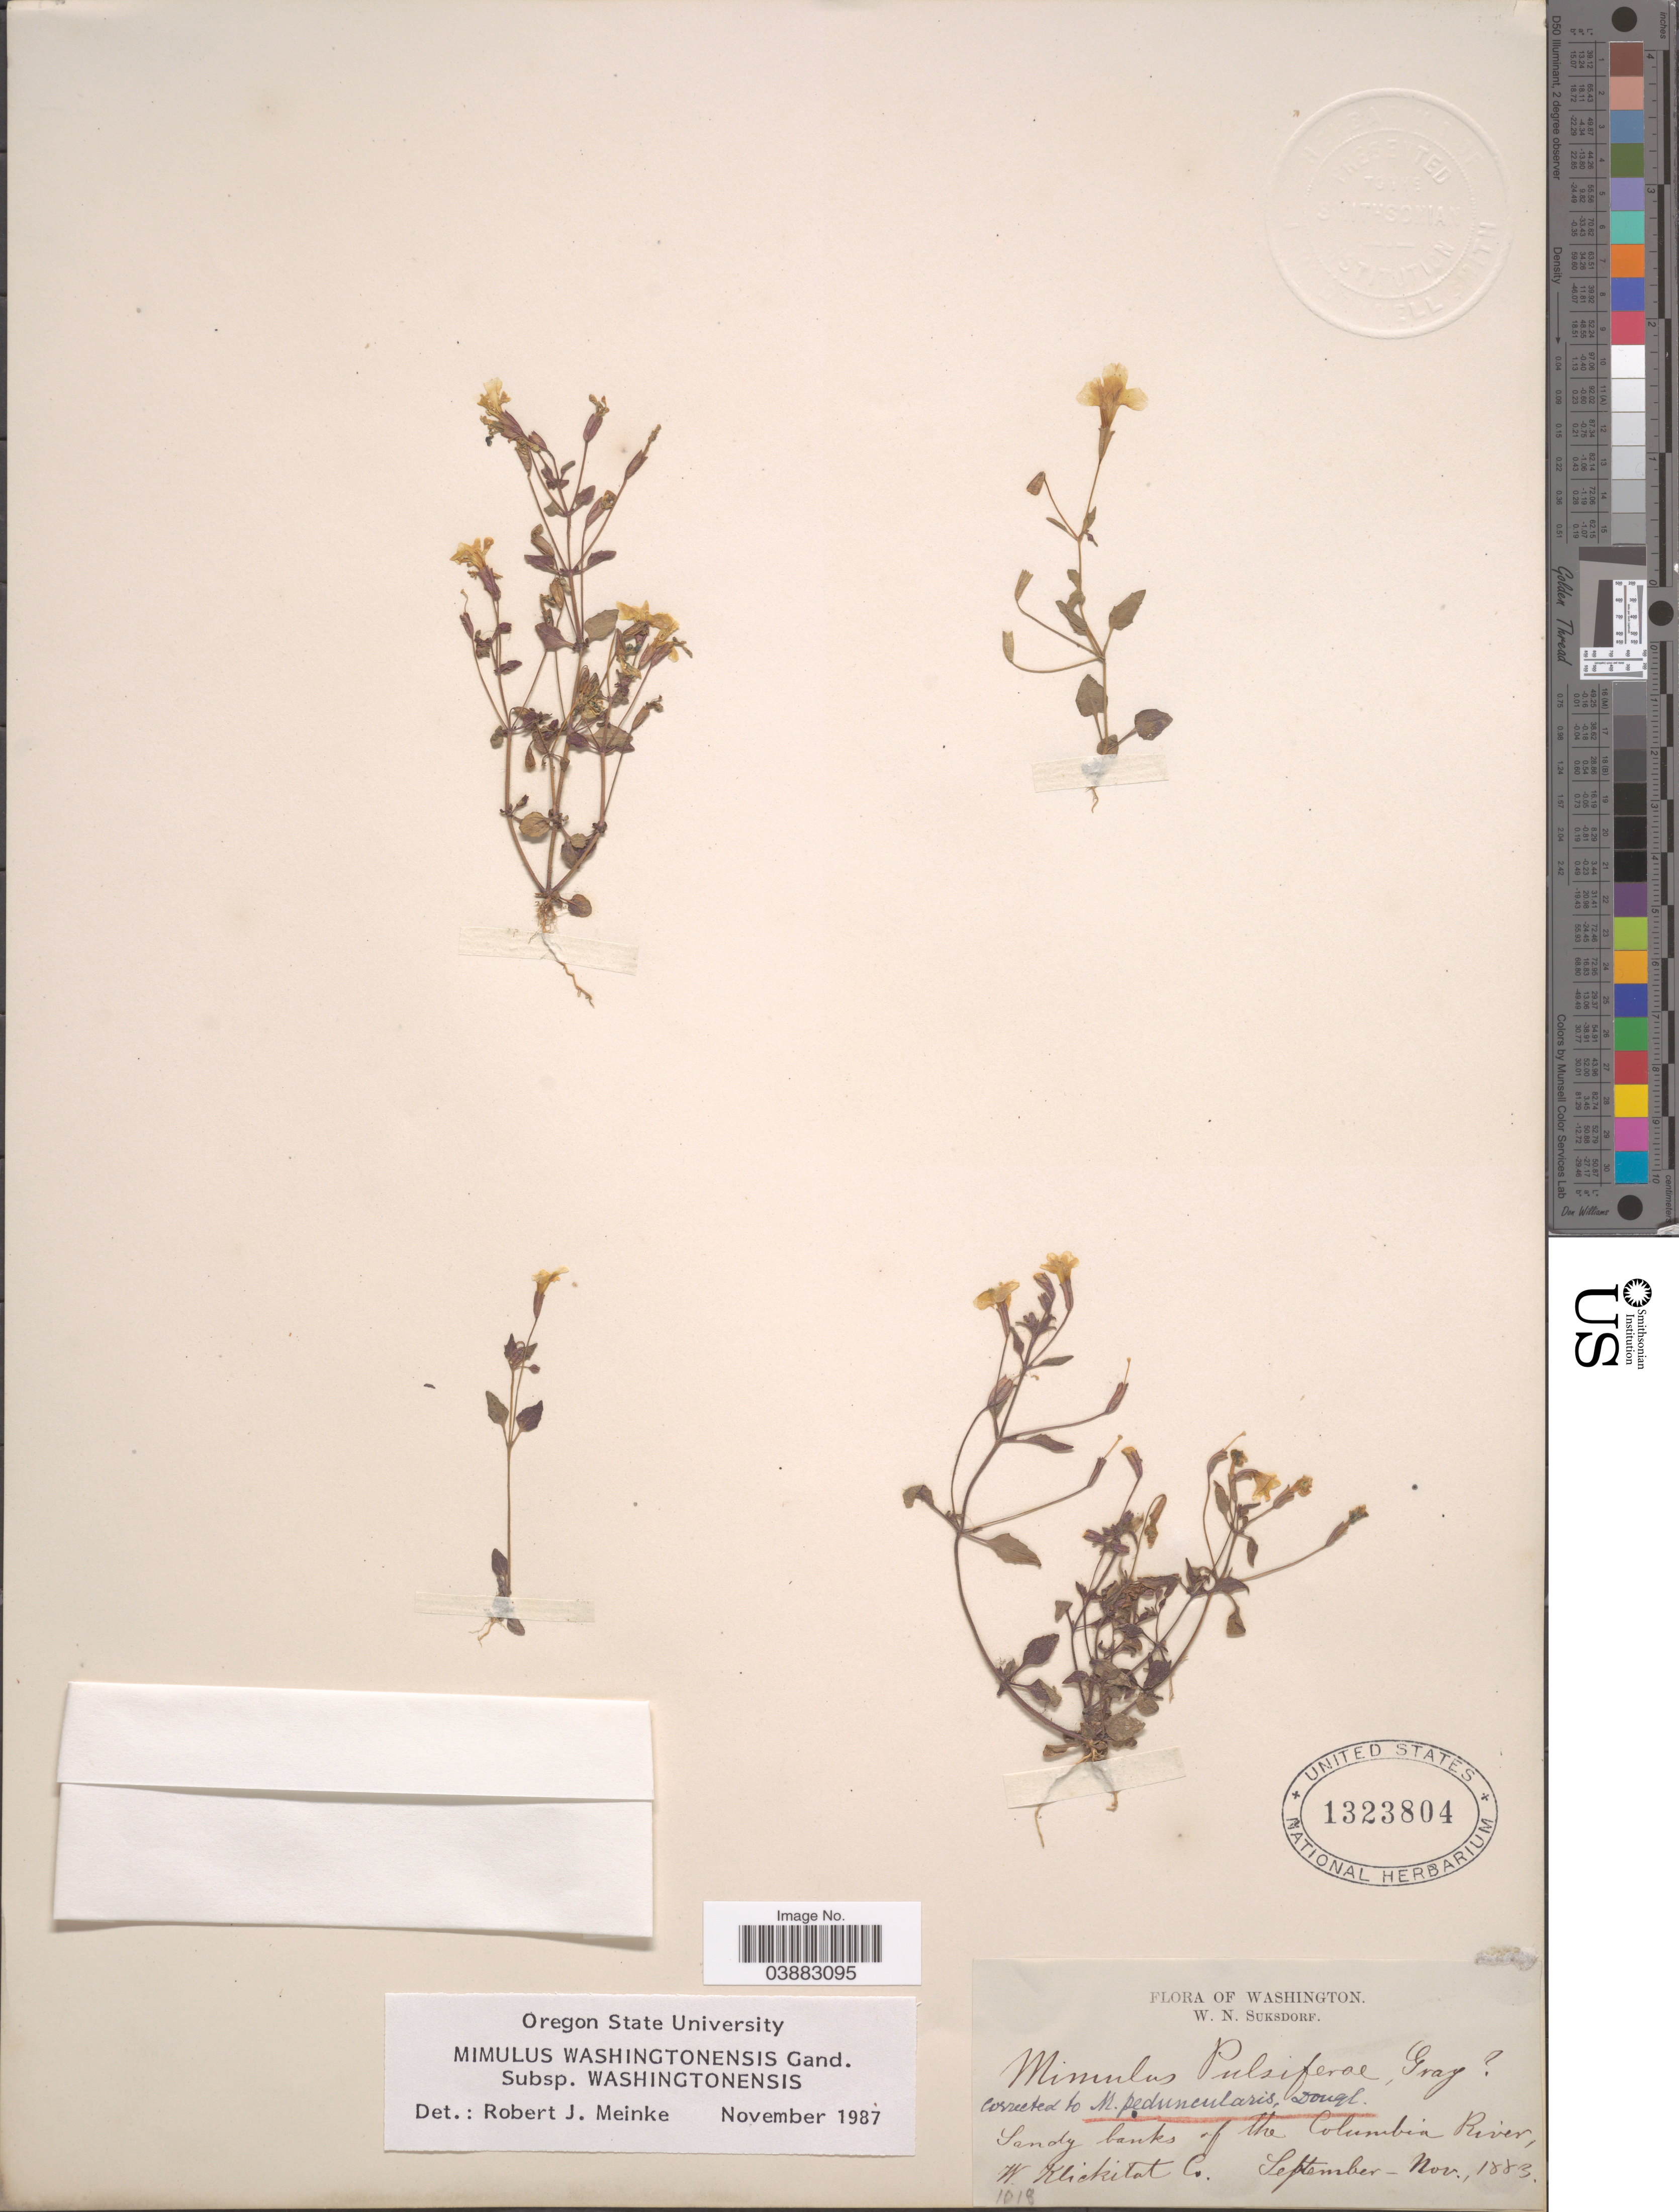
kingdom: Plantae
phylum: Tracheophyta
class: Magnoliopsida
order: Lamiales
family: Phrymaceae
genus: Mimulus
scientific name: Mimulus washingtonensis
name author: Gand.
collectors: W. N. Suksdorf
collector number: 1018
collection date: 1883-09/1883-11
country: United States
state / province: Washington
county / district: Klickitat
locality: Sandy banks of the Columbia River, W. Klickitat Co.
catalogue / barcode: US 1323804